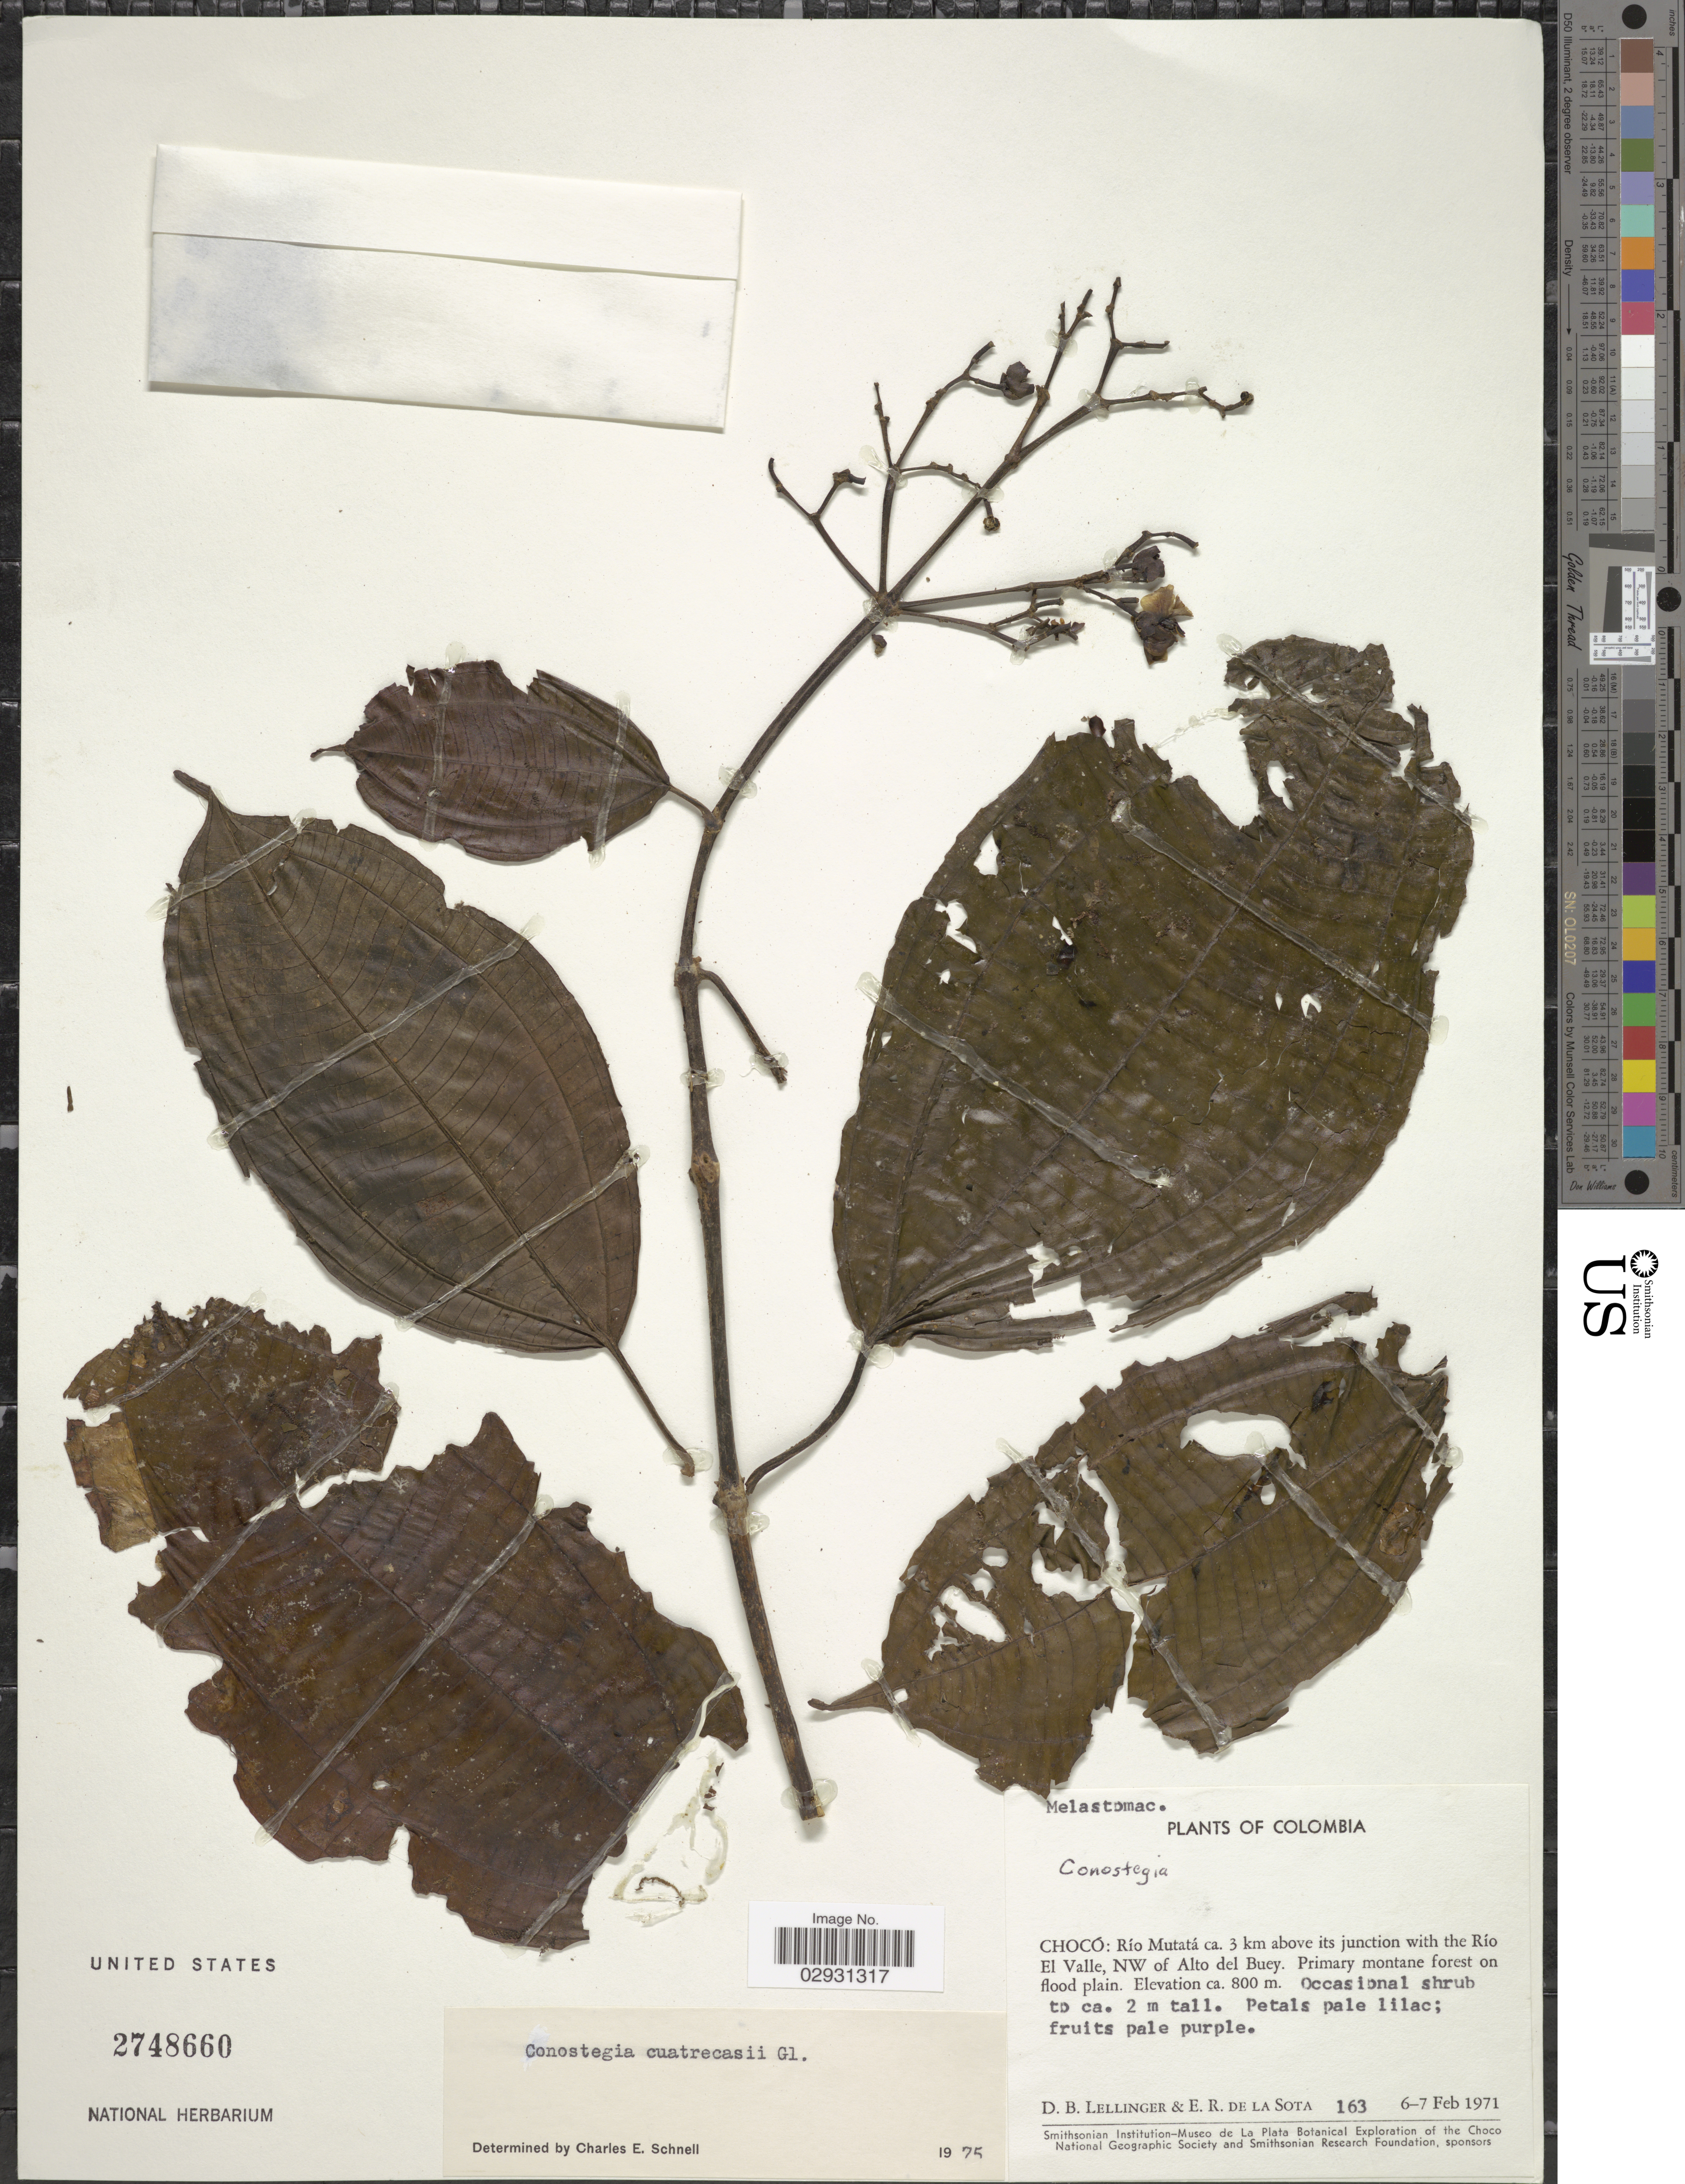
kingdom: Plantae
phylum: Tracheophyta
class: Magnoliopsida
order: Myrtales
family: Melastomataceae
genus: Conostegia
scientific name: Conostegia cuatrecasasii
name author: Gleason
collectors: D. B. Lellinger & E. R. de la Sota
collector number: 163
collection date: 1971-02-06/1971-02-07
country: Colombia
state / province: Chocó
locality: Río Mutatá ca. 3 km above its junction with the Río El Valle, NW of Alto del Buey.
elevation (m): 800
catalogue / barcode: US 2748660